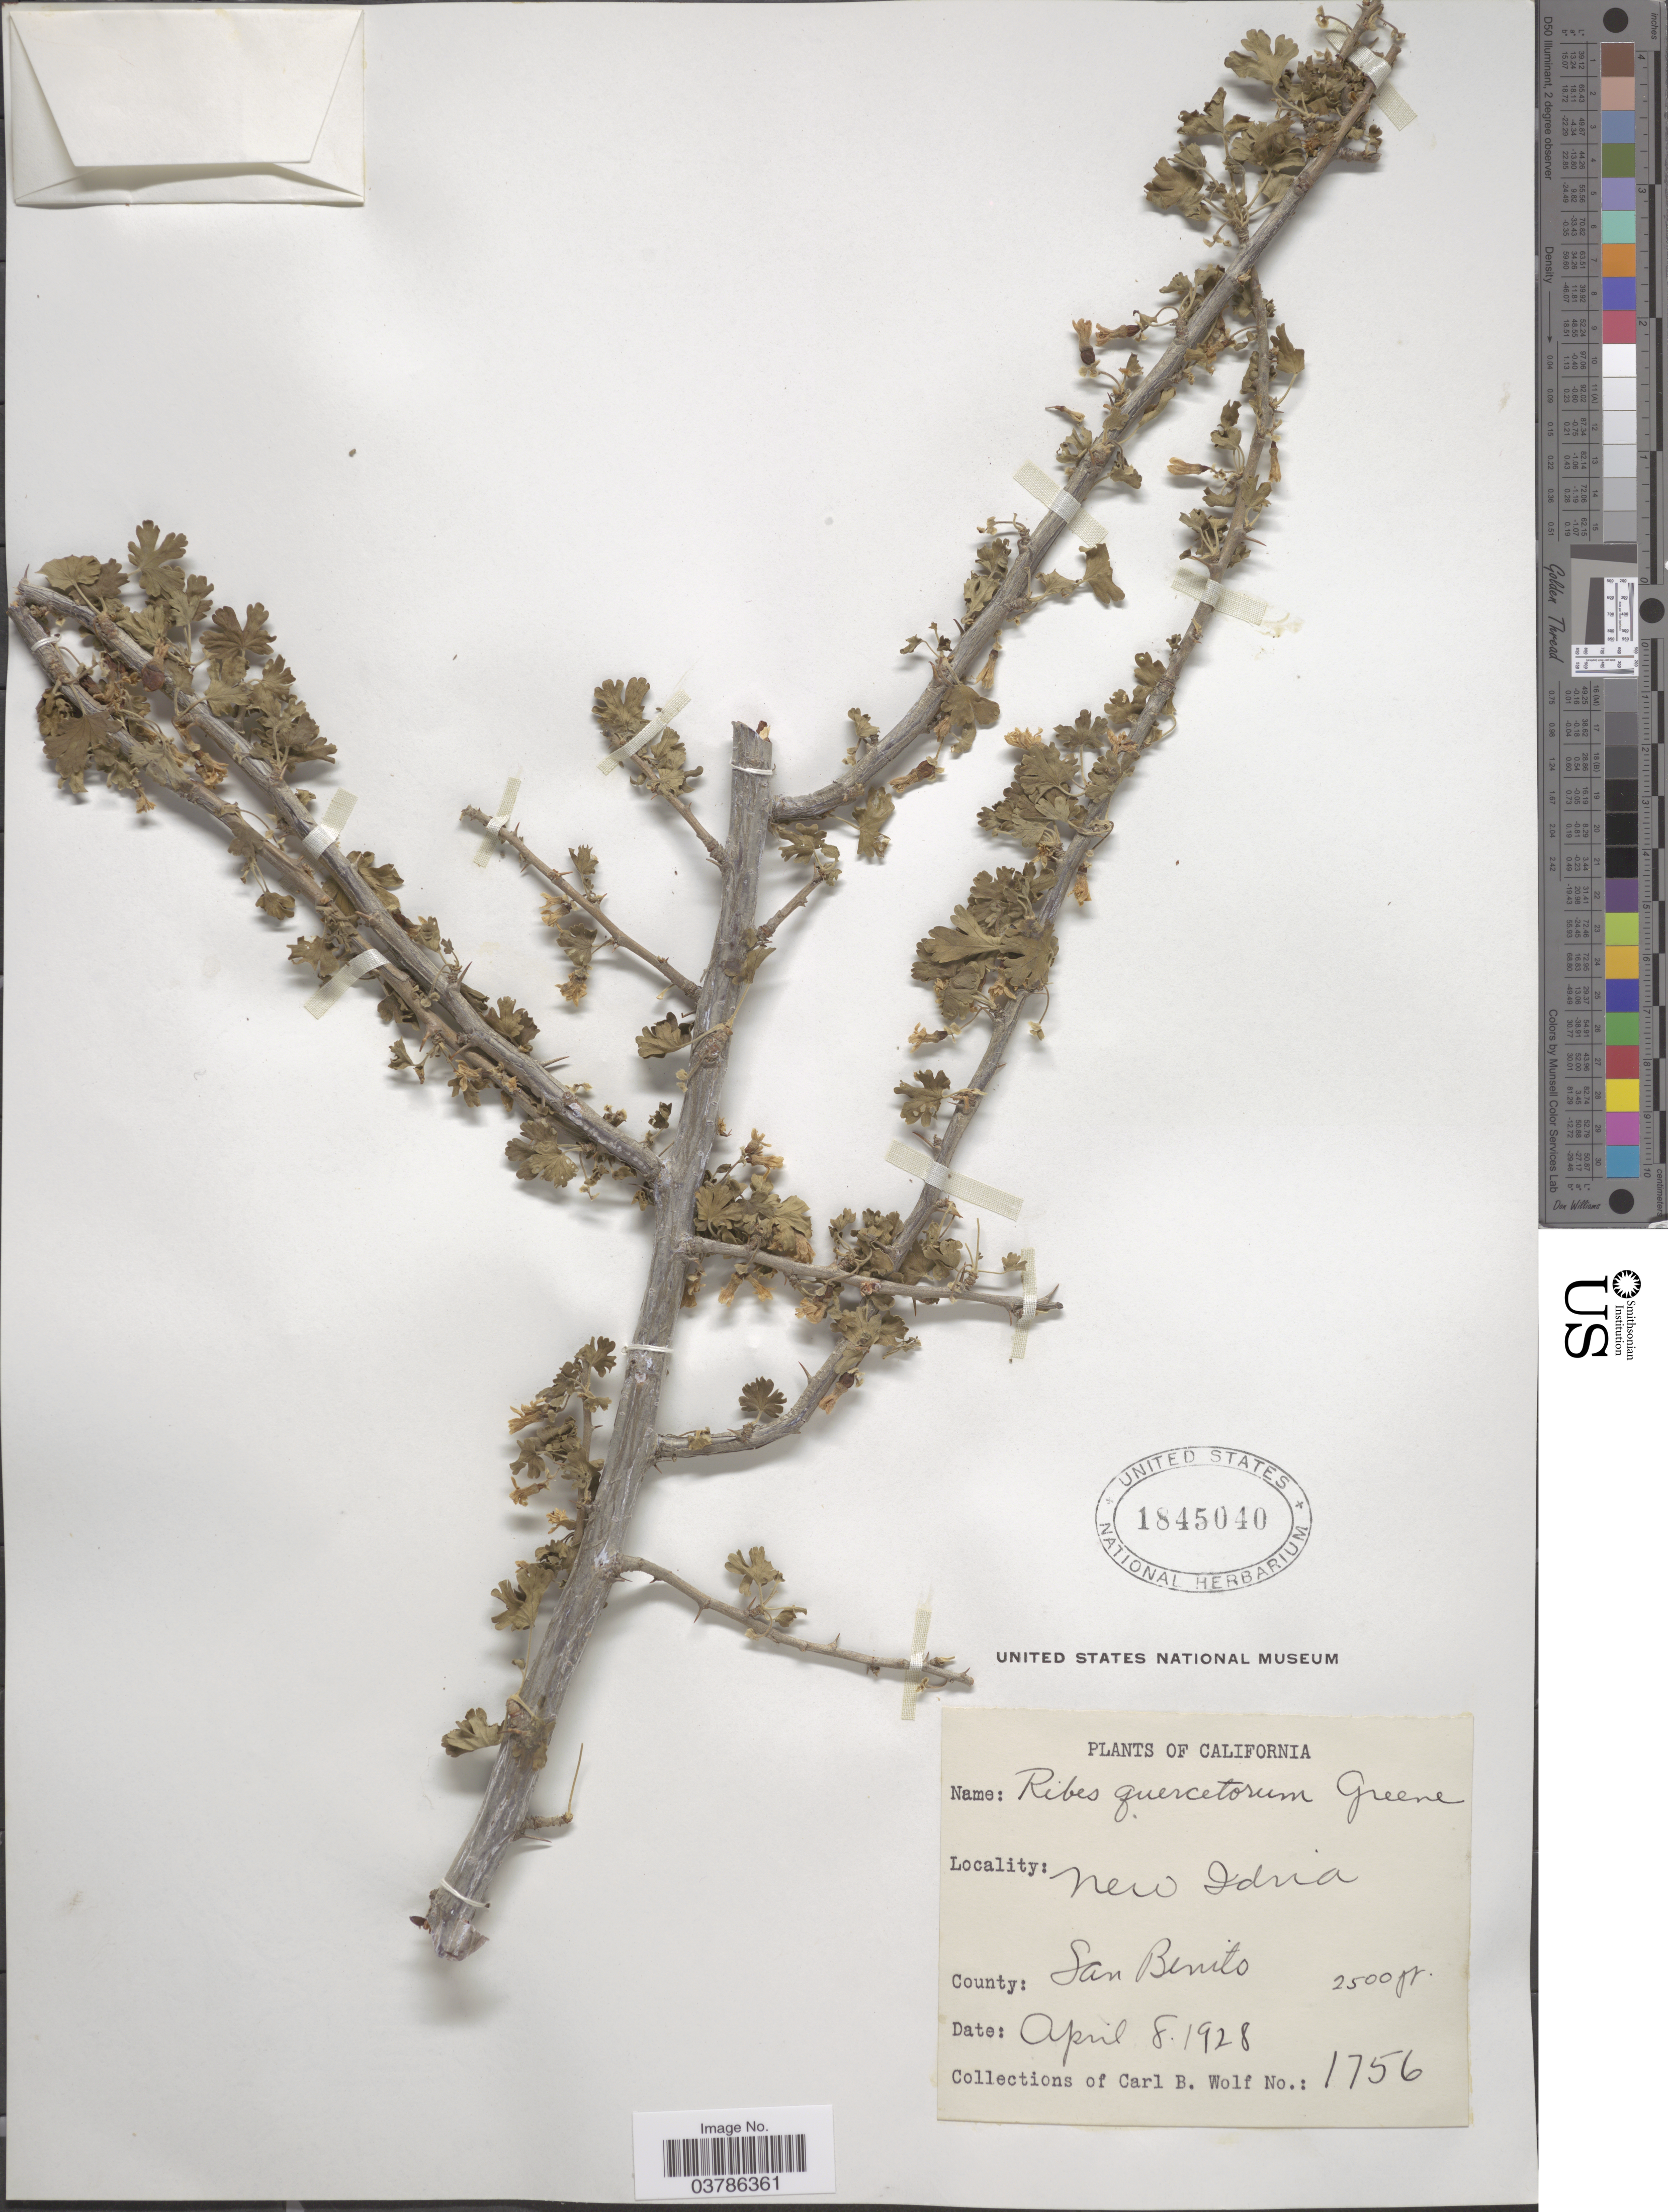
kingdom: Plantae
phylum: Tracheophyta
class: Magnoliopsida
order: Saxifragales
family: Grossulariaceae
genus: Ribes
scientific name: Ribes quercetorum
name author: Greene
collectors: C. B. Wolf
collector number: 1756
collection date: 1928-04-08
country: United States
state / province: California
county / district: San Benito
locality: New Idria. County San Benito.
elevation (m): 762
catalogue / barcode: US 1845040